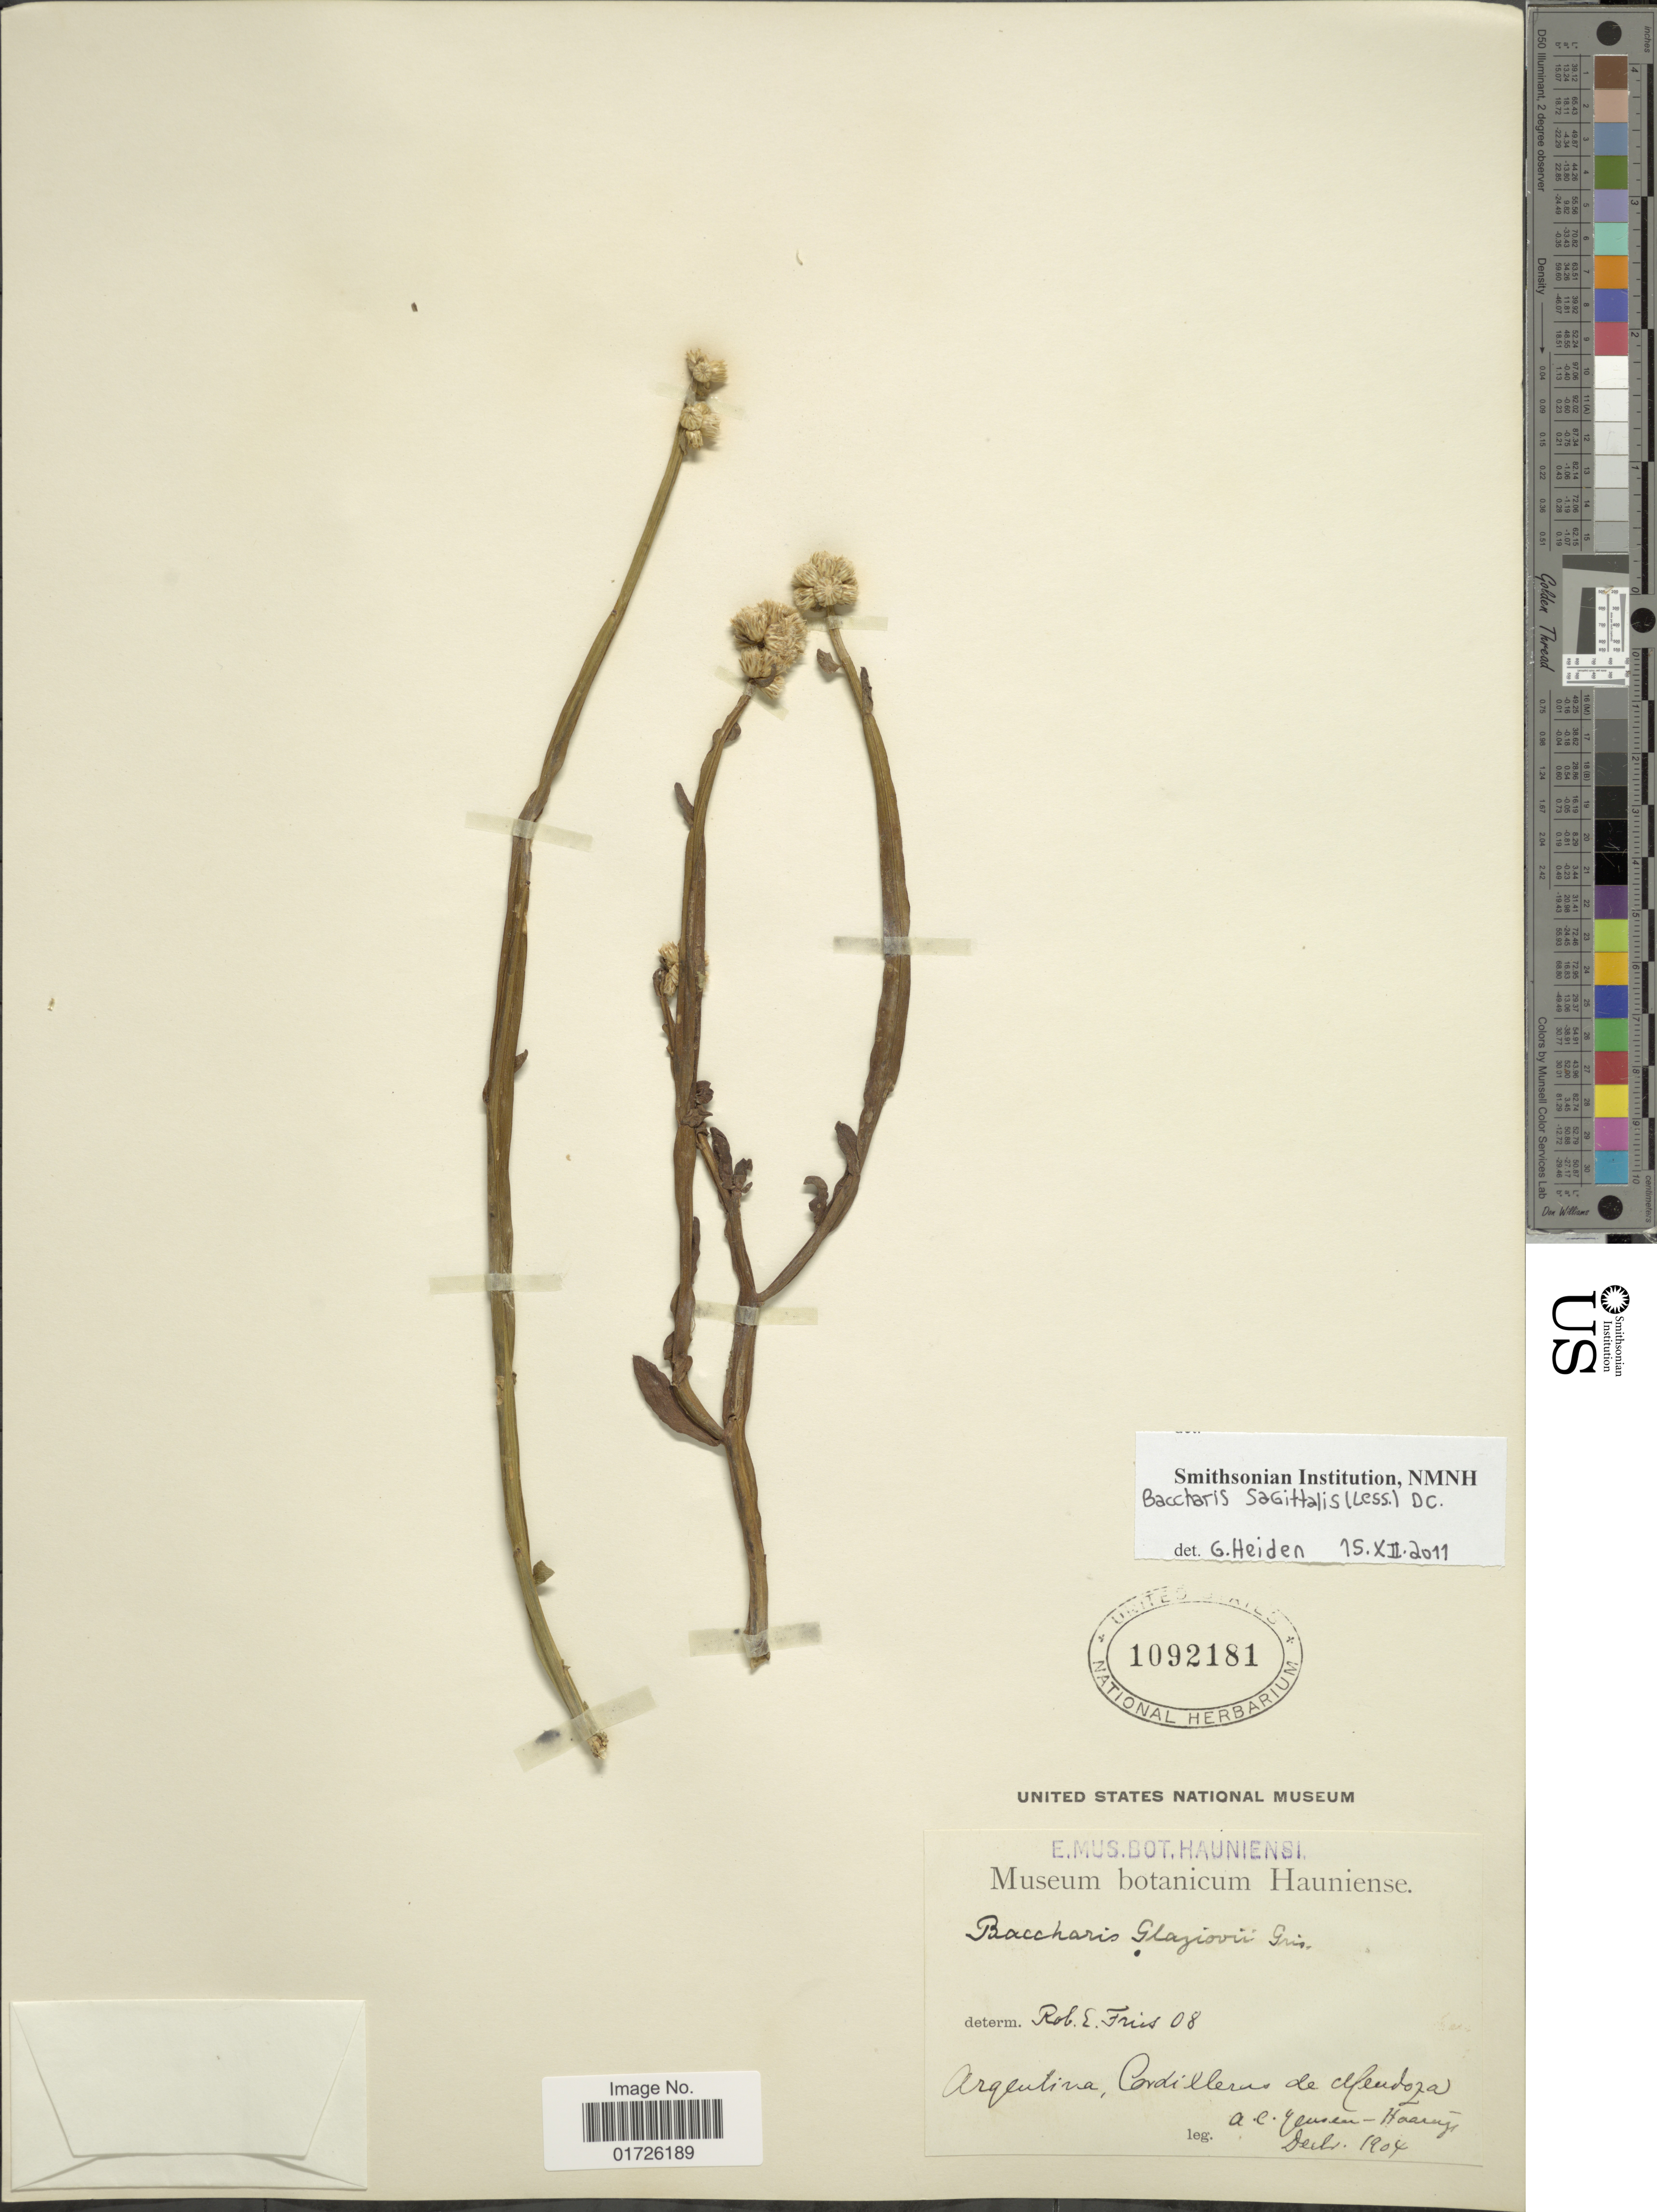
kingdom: Plantae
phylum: Tracheophyta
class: Magnoliopsida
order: Asterales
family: Asteraceae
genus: Baccharis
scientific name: Baccharis sagittalis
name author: (Less.) DC.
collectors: A. C. Jensen-Haarup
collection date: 1904-12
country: Argentina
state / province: Mendoza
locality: Argentina, Cordillera de Mendoza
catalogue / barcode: US 1092181